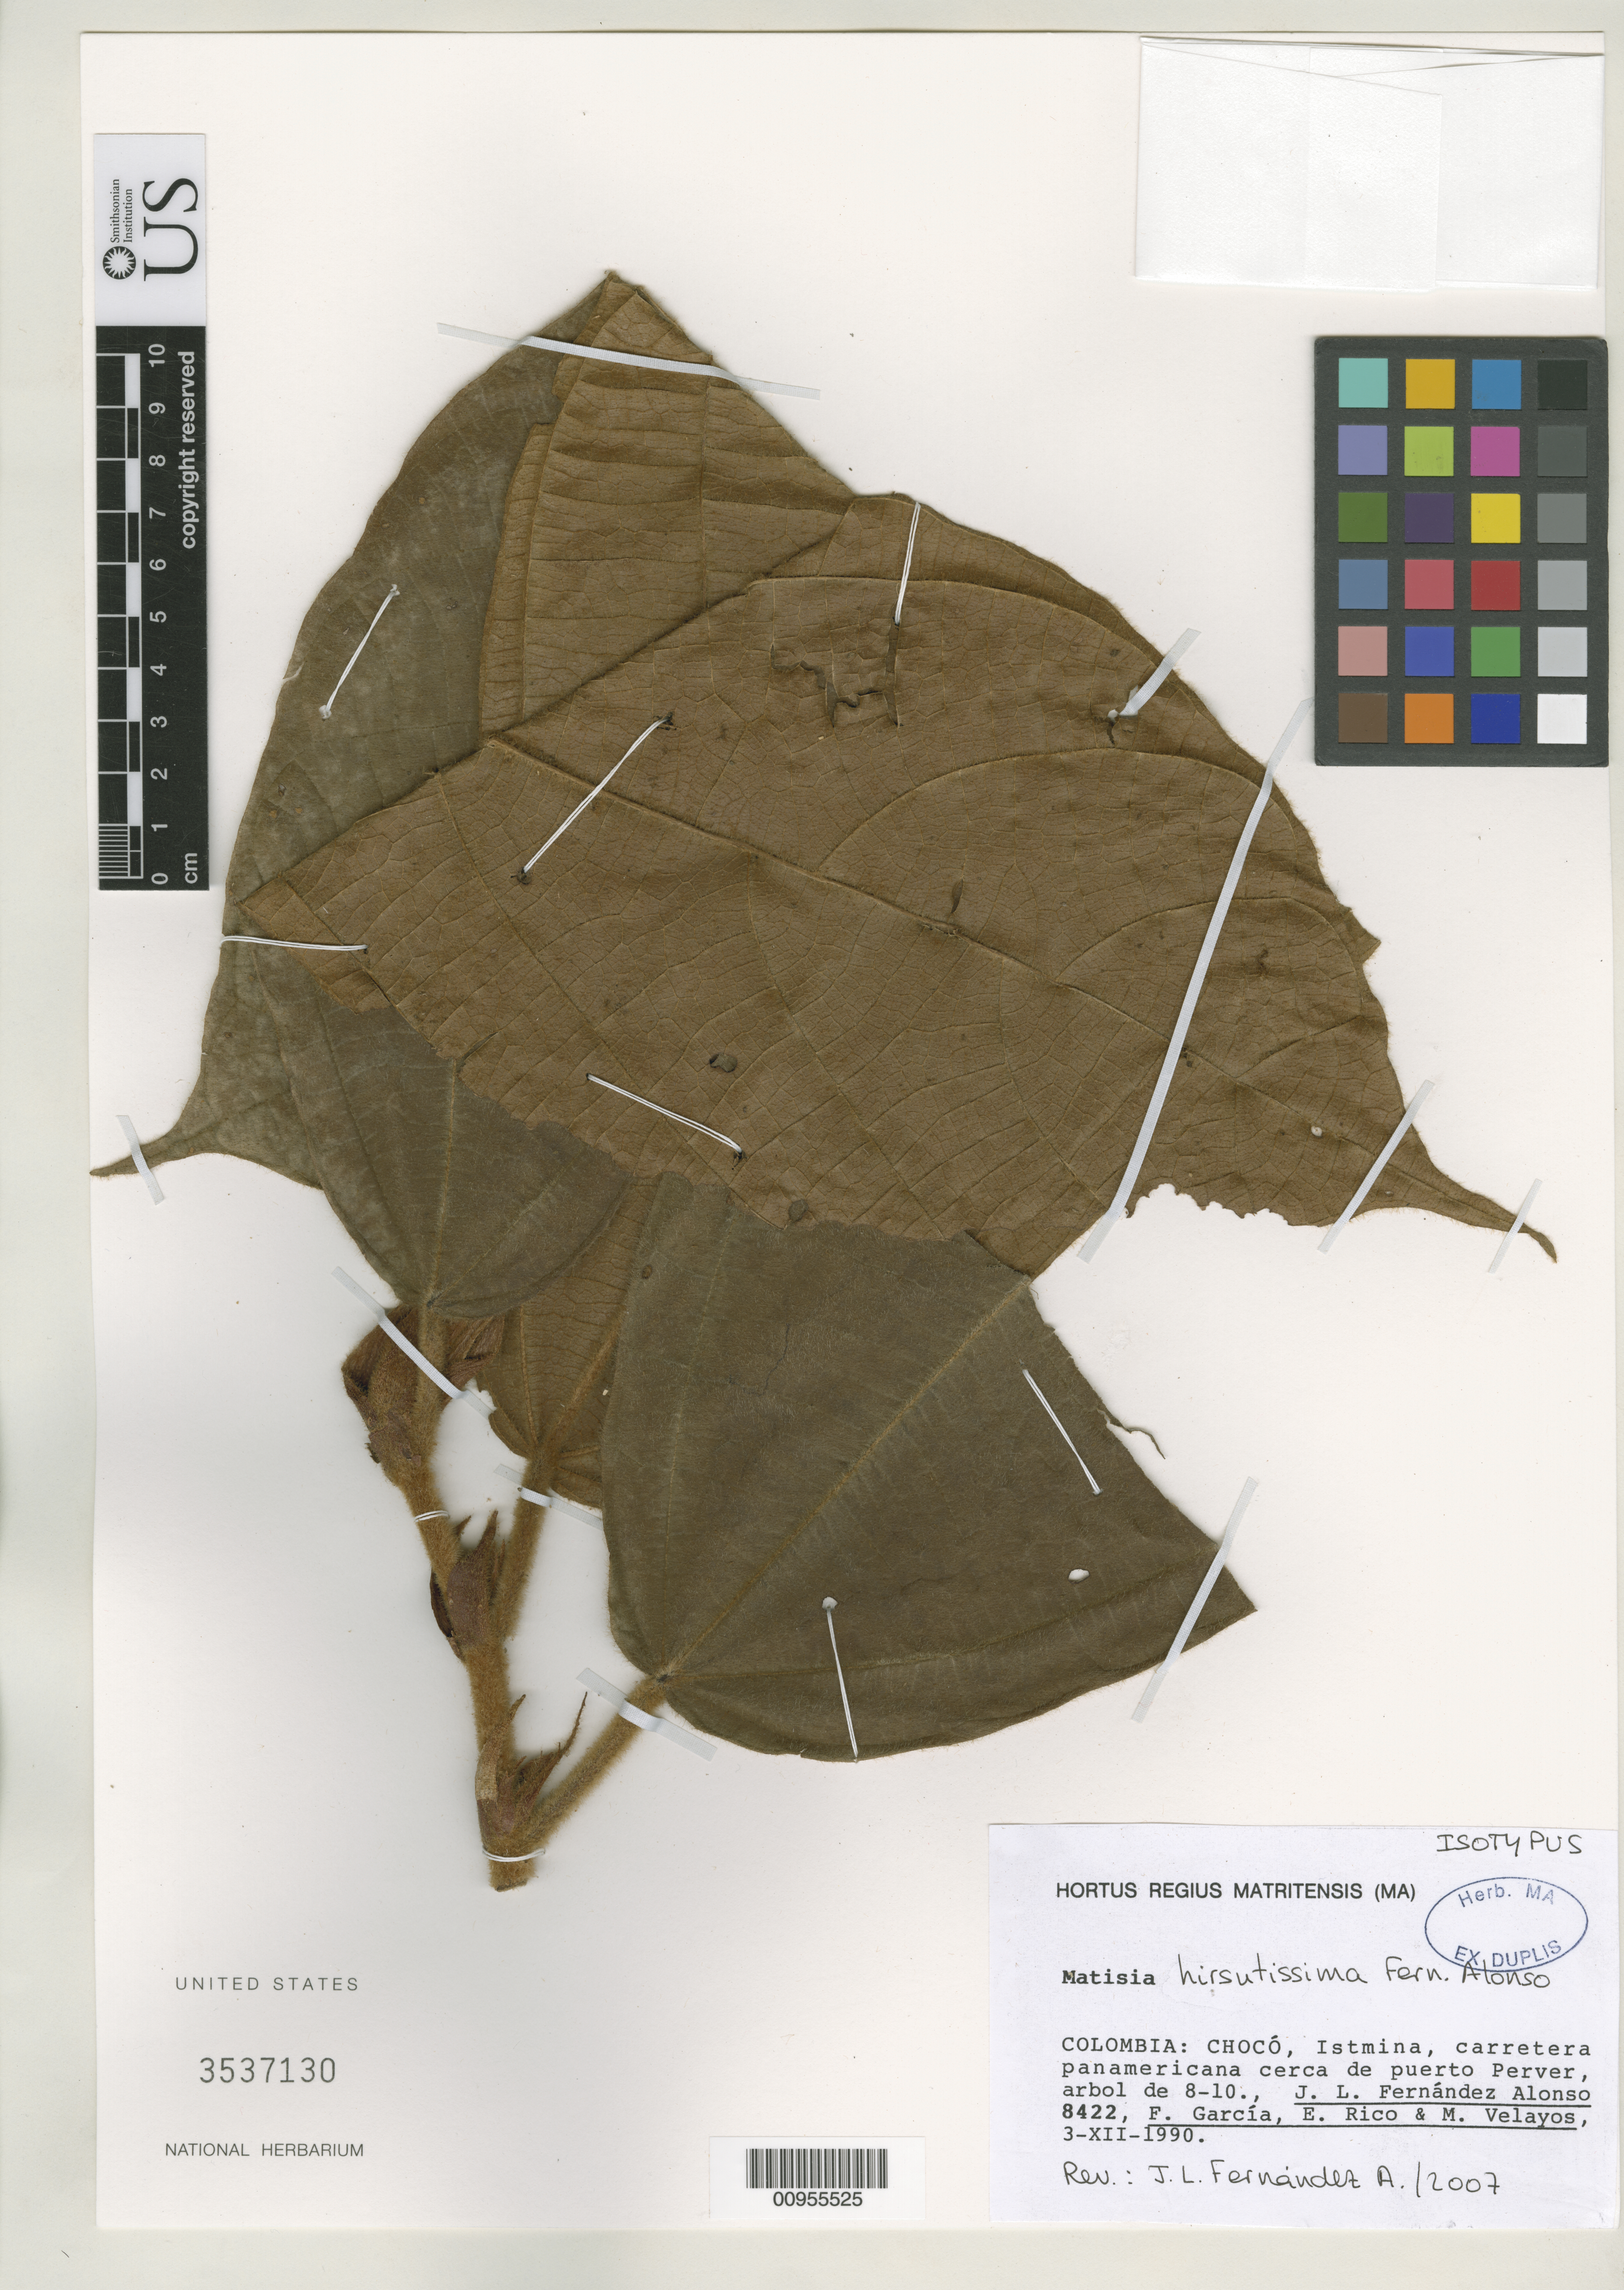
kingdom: Plantae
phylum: Tracheophyta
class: Magnoliopsida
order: Malvales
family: Malvaceae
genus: Matisia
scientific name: Matisia hirsutissima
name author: Fern. Alonso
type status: Isotype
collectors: J. L. Fernández-Alonso, F. Garcia, E. Rico & M. Velayos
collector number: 8422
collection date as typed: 03 Dec 1990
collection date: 1990-12-03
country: Colombia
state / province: Chocó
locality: Chocó, Istmina, carretera panamericana cerca de puerto Perver.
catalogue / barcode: US 3537130